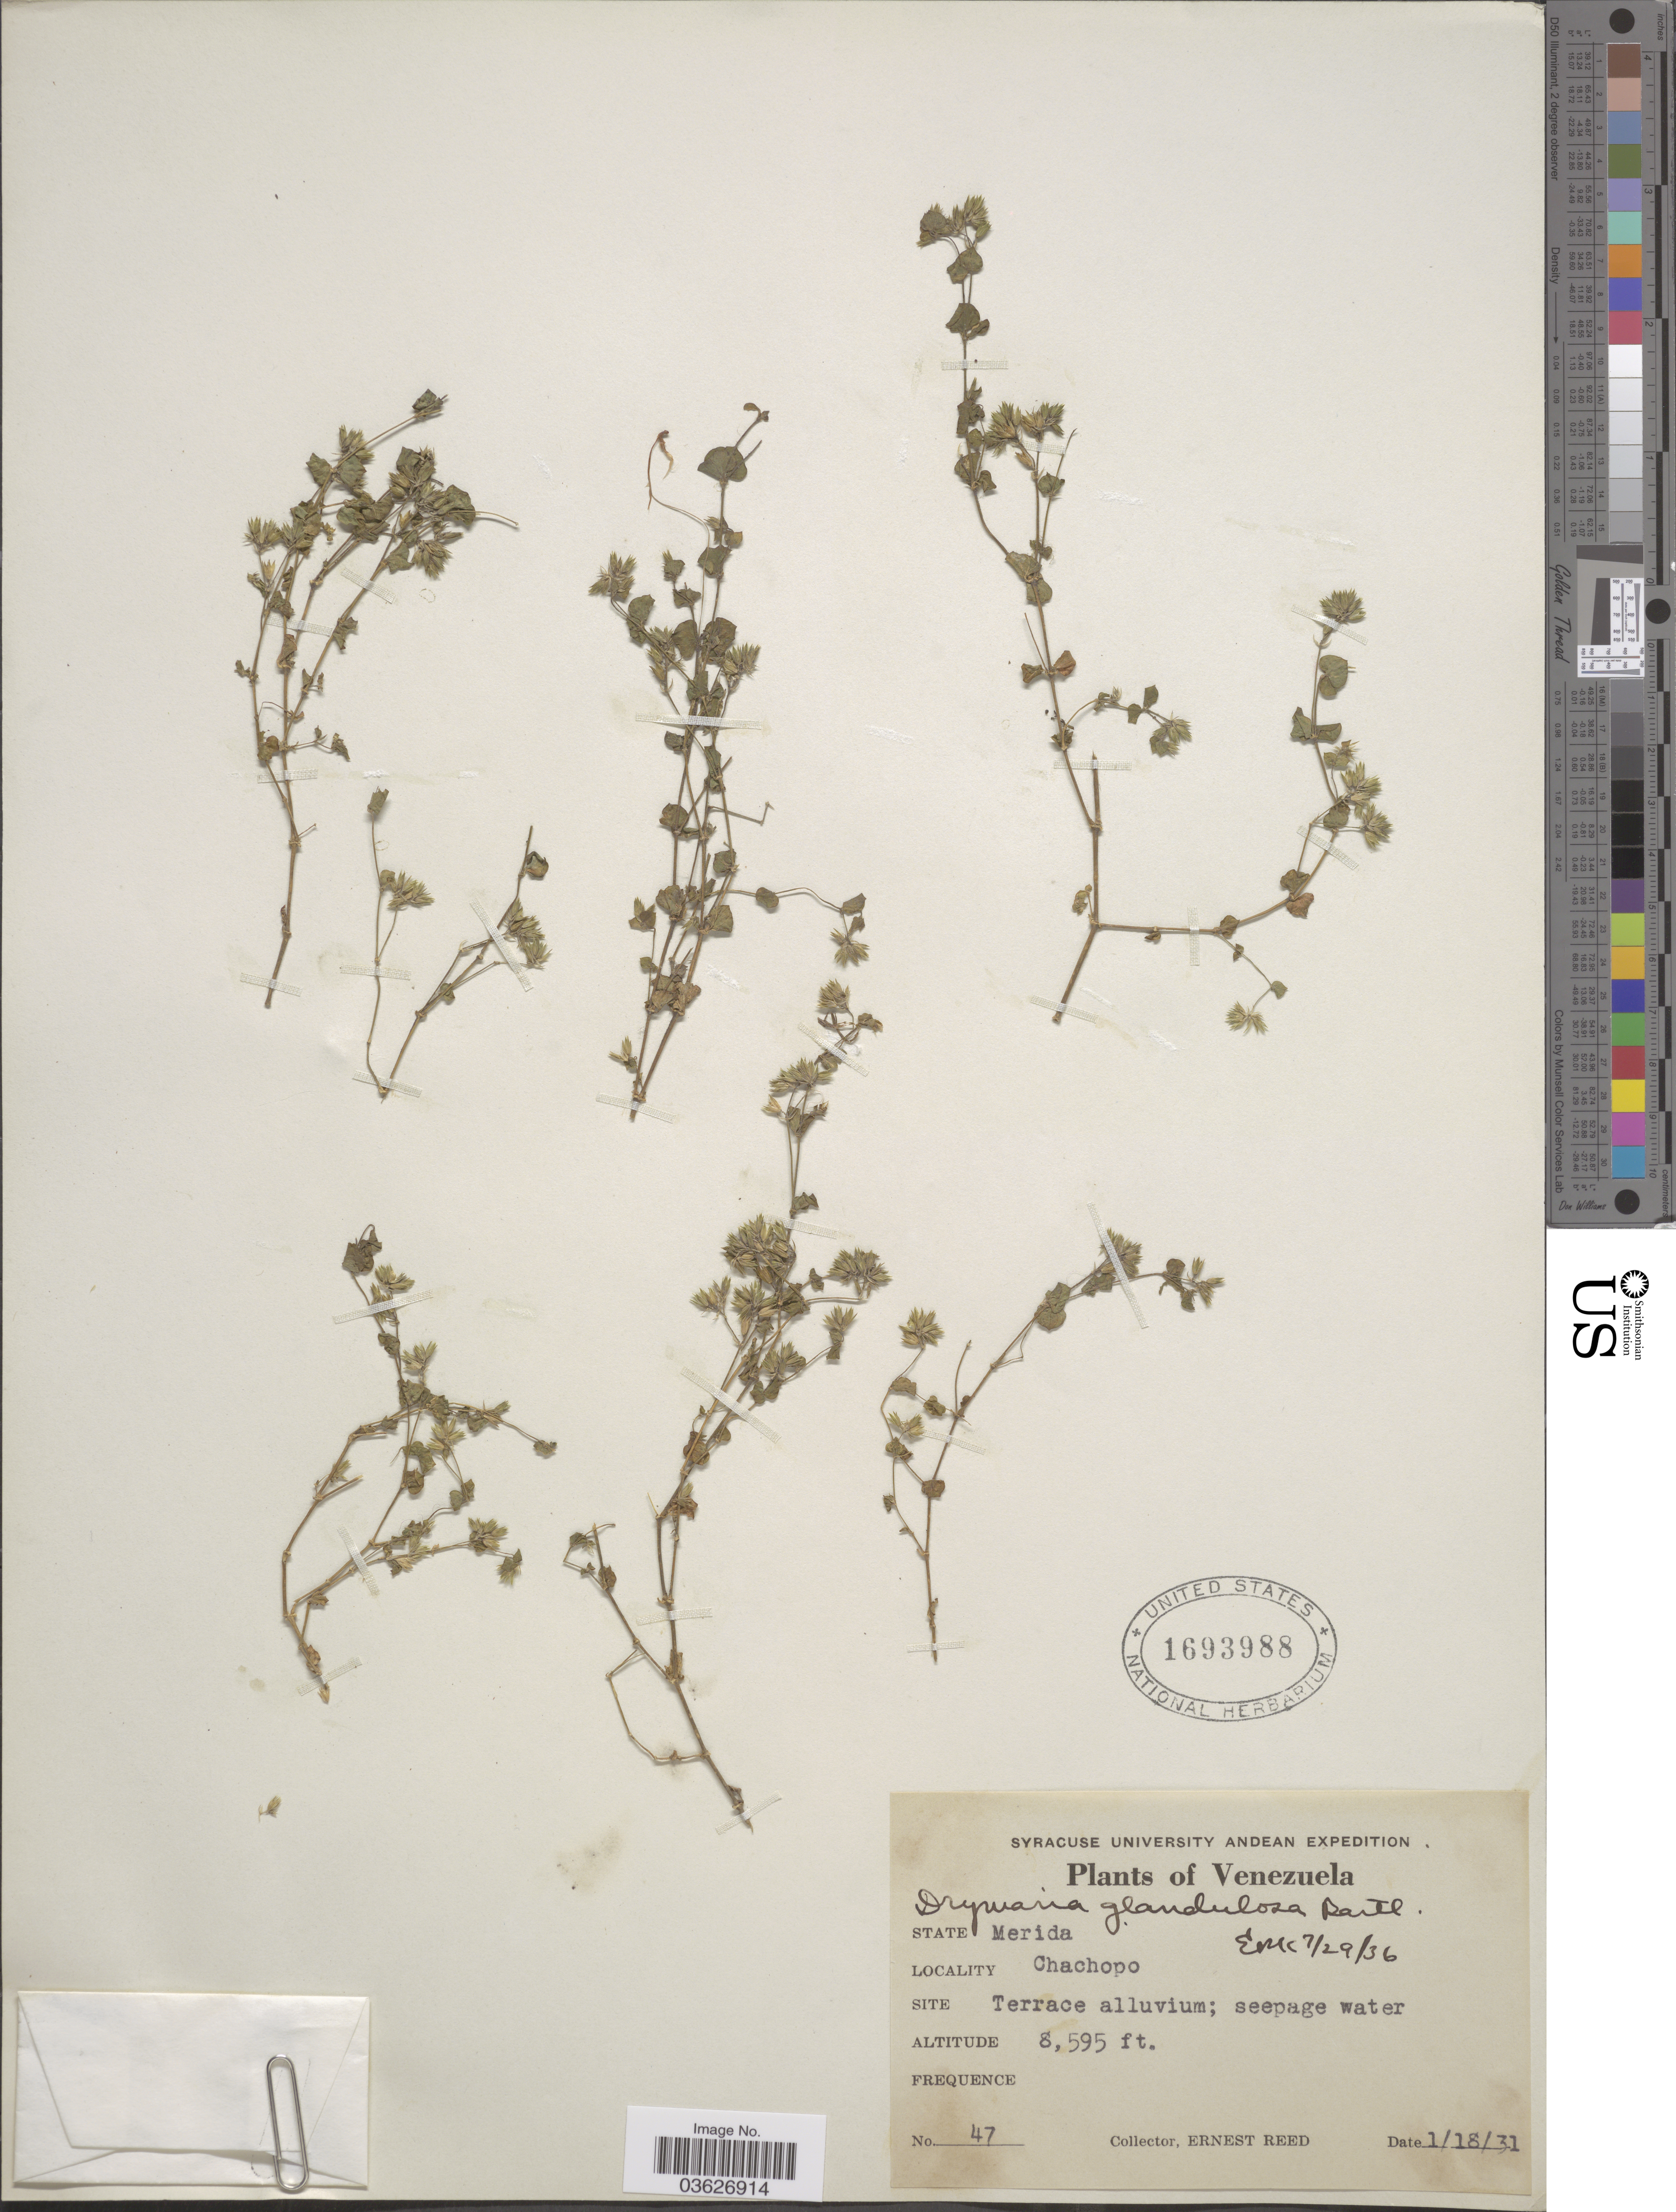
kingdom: Plantae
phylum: Tracheophyta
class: Magnoliopsida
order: Caryophyllales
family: Caryophyllaceae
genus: Drymaria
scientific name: Drymaria glandulosa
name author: Bartl.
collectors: E. Reed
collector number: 47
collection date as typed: Transcribed d/m/y: 18/1/31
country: Venezuela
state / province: Mérida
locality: Chachopo.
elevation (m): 2620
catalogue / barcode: US 1693988